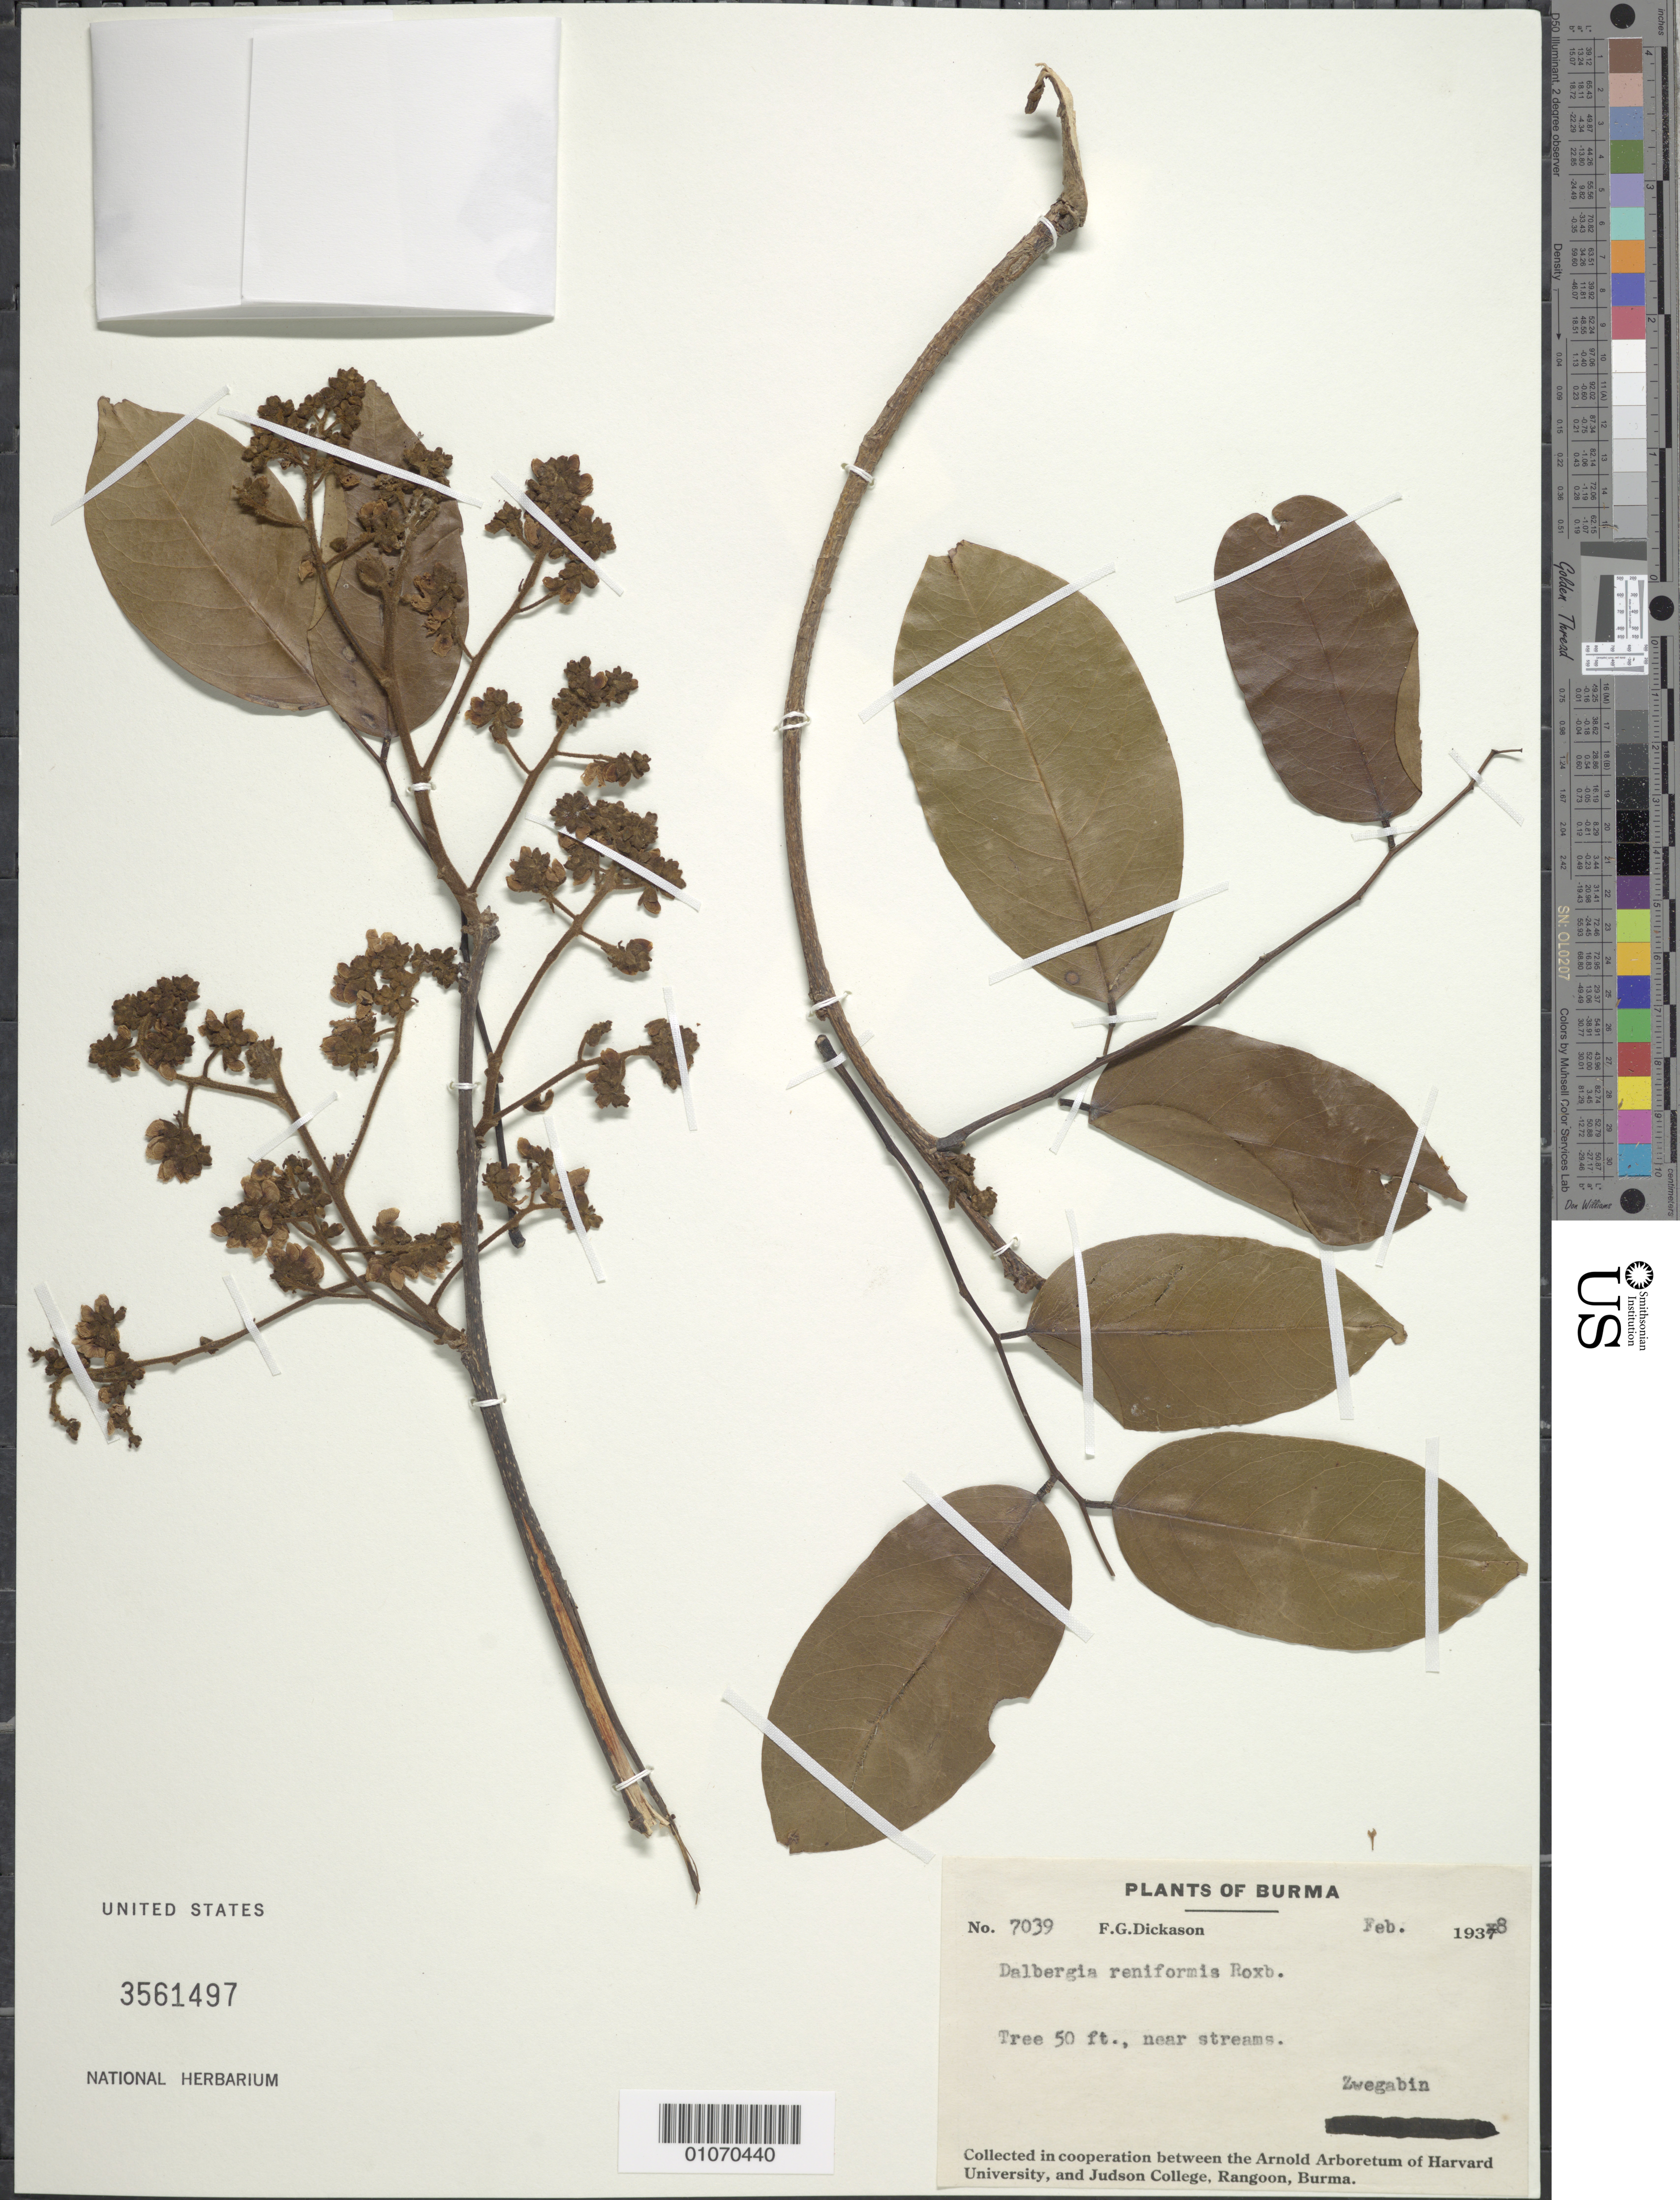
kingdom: Plantae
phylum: Tracheophyta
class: Magnoliopsida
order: Fabales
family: Fabaceae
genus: Dalbergia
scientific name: Dalbergia reniformis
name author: Roxb.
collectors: F. Dickason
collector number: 7039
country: Myanmar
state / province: Kayin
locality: Zwegabin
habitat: near streams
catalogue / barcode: US 3561497